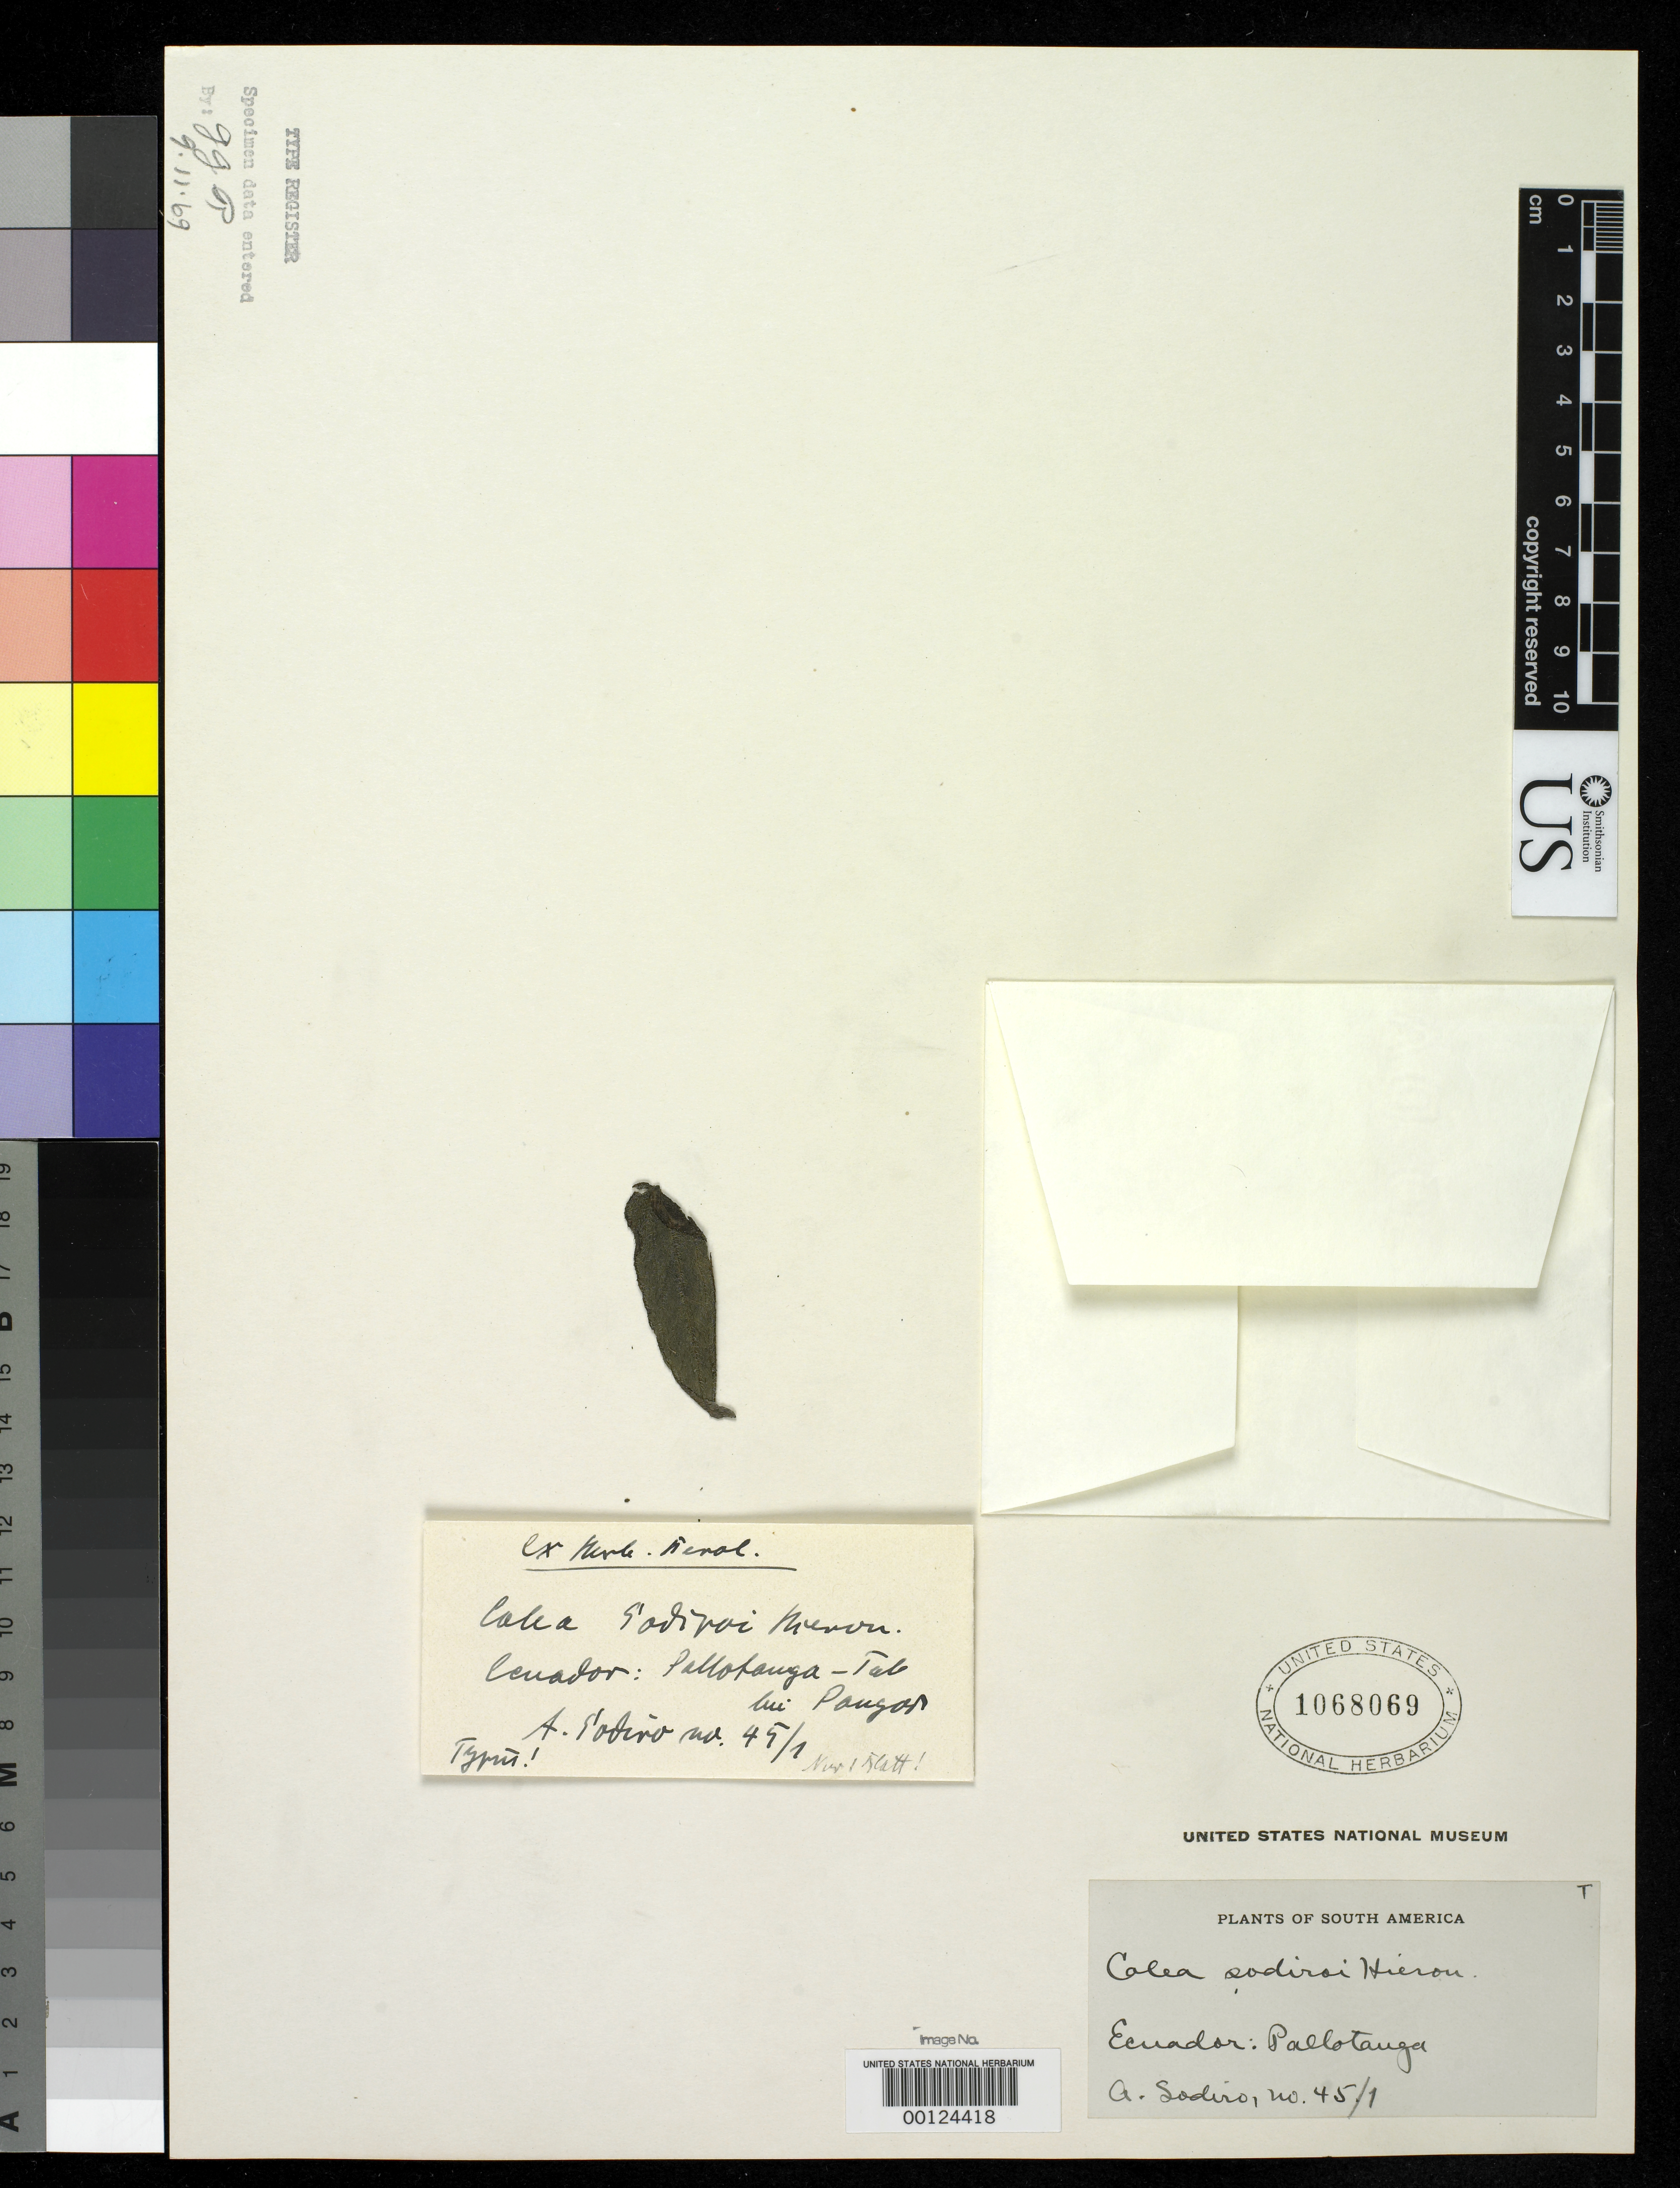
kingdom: Plantae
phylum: Tracheophyta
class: Magnoliopsida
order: Asterales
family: Asteraceae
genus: Calea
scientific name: Calea sodiroi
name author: Hieron.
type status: Type Fragment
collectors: L. Sodiro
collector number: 45-1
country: Ecuador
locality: Pangor.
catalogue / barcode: US 1068069